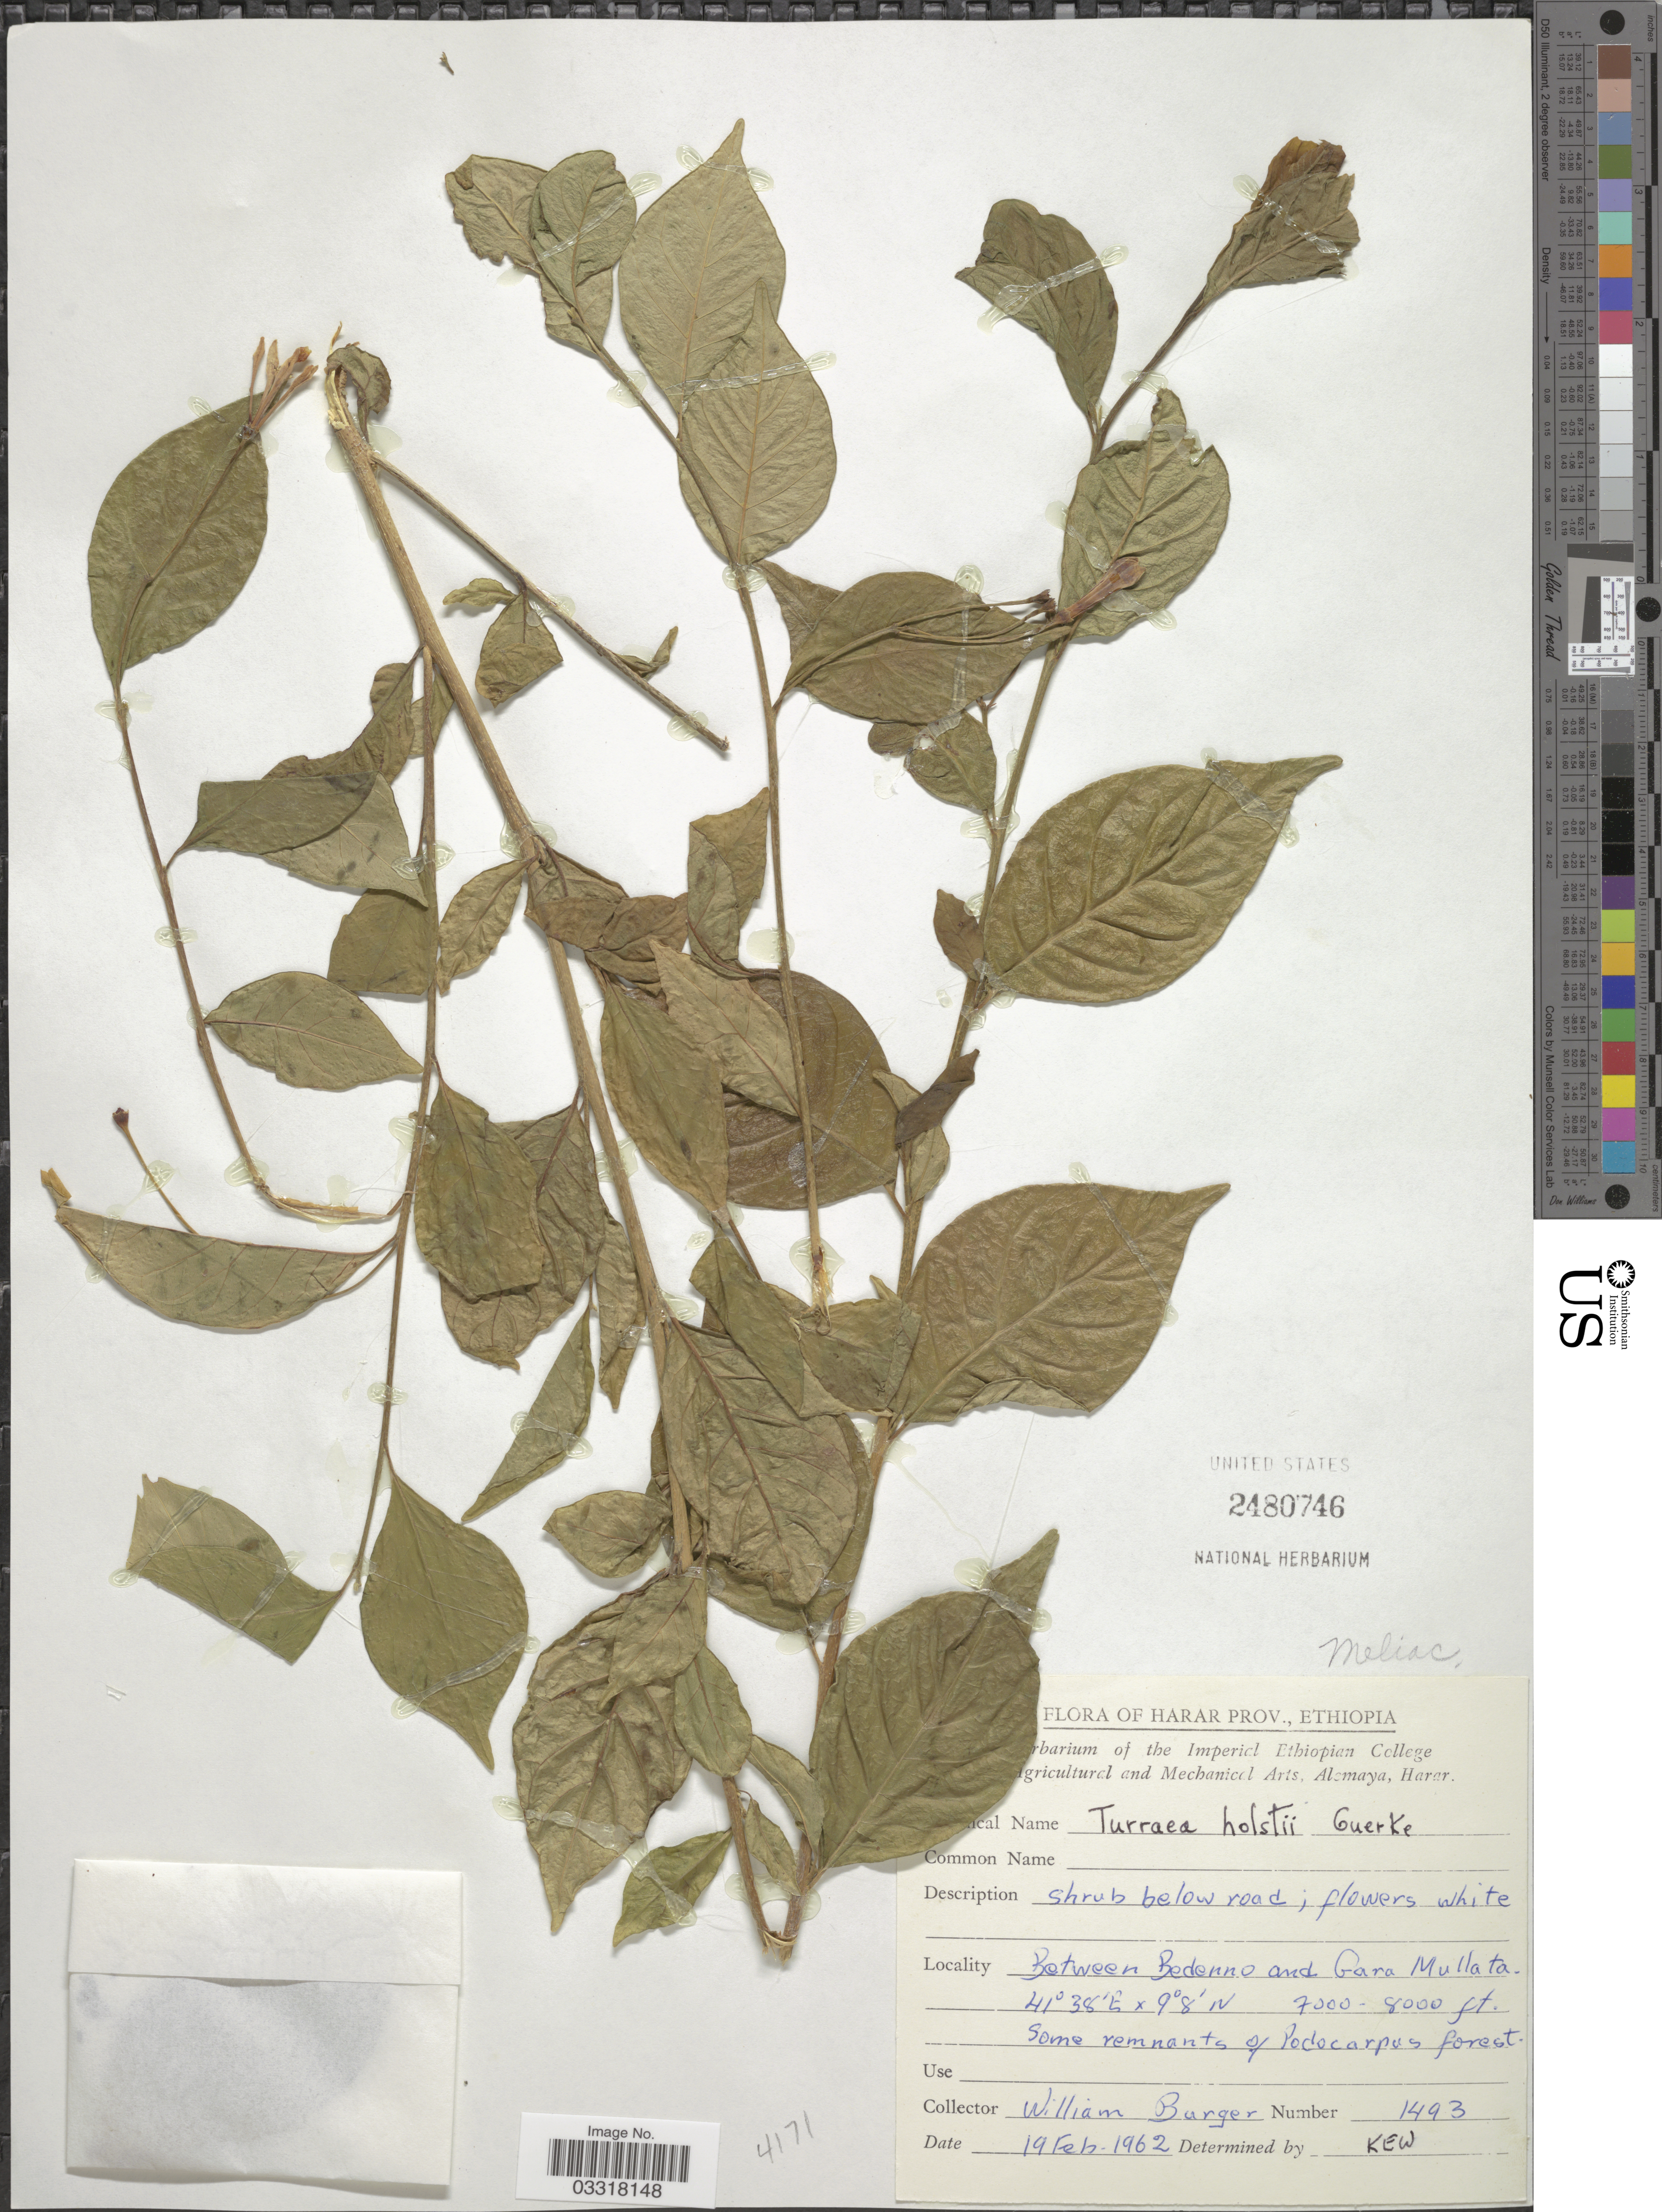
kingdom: Plantae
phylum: Tracheophyta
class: Magnoliopsida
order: Sapindales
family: Meliaceae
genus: Turraea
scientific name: Turraea holstii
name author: Gürke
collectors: W. Burger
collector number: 1493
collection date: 1962-02-19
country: Ethiopia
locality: Harar Prov. Between Bedenno and Gara Mullata.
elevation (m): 2134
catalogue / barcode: US 2480746